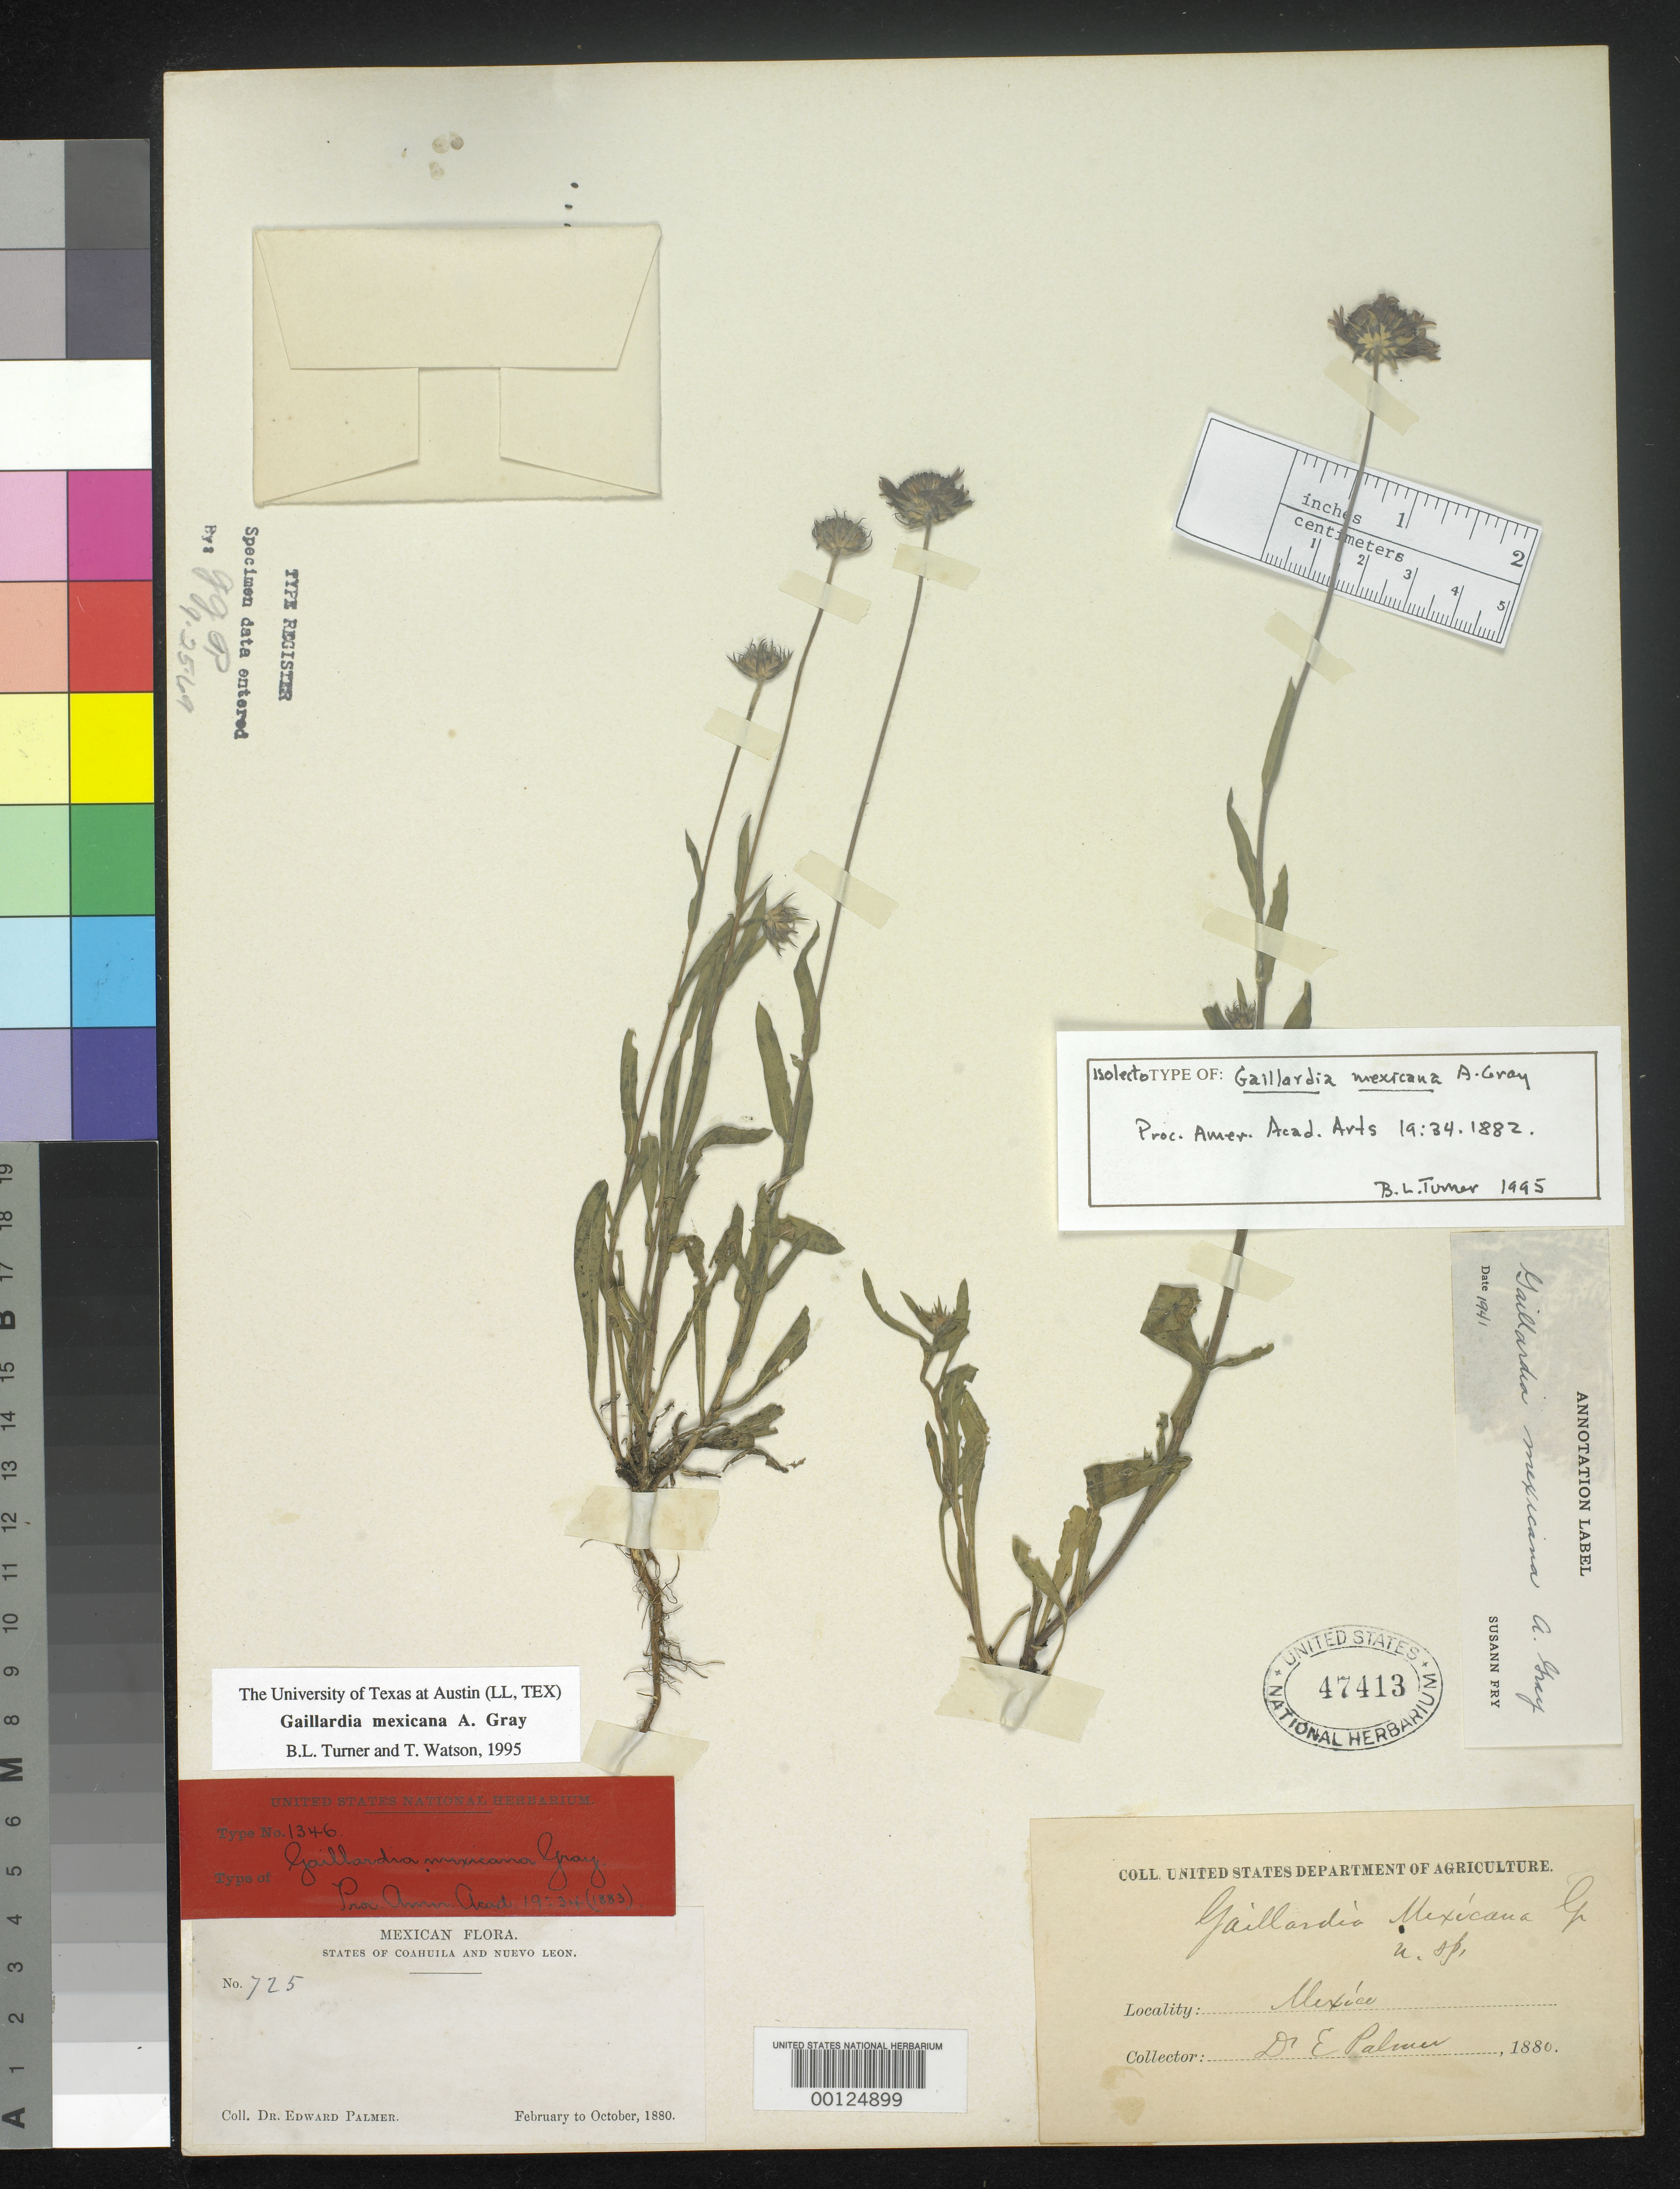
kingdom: Plantae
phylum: Tracheophyta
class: Magnoliopsida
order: Asterales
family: Asteraceae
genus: Gaillardia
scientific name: Gaillardia mexicana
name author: A. Gray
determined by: Turner, B. L.; Watson, T.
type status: Syntype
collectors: E. Palmer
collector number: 725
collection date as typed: Feb 1880 to -- Oct 1880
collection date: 1880-02/1880-10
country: Mexico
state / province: Coahuila / Nuevo León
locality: States of Coahuila and Nuevo Leon.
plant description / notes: This specimen previously recorded as lectotype; annotated as "isolectotype" by Turner & Watson (1995, with a duplicate at GH labeled "lectotype") but date & locality differ from other US sheet of Palmer 725 and do not match data cited for type by Biddulph.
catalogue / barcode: US 47413